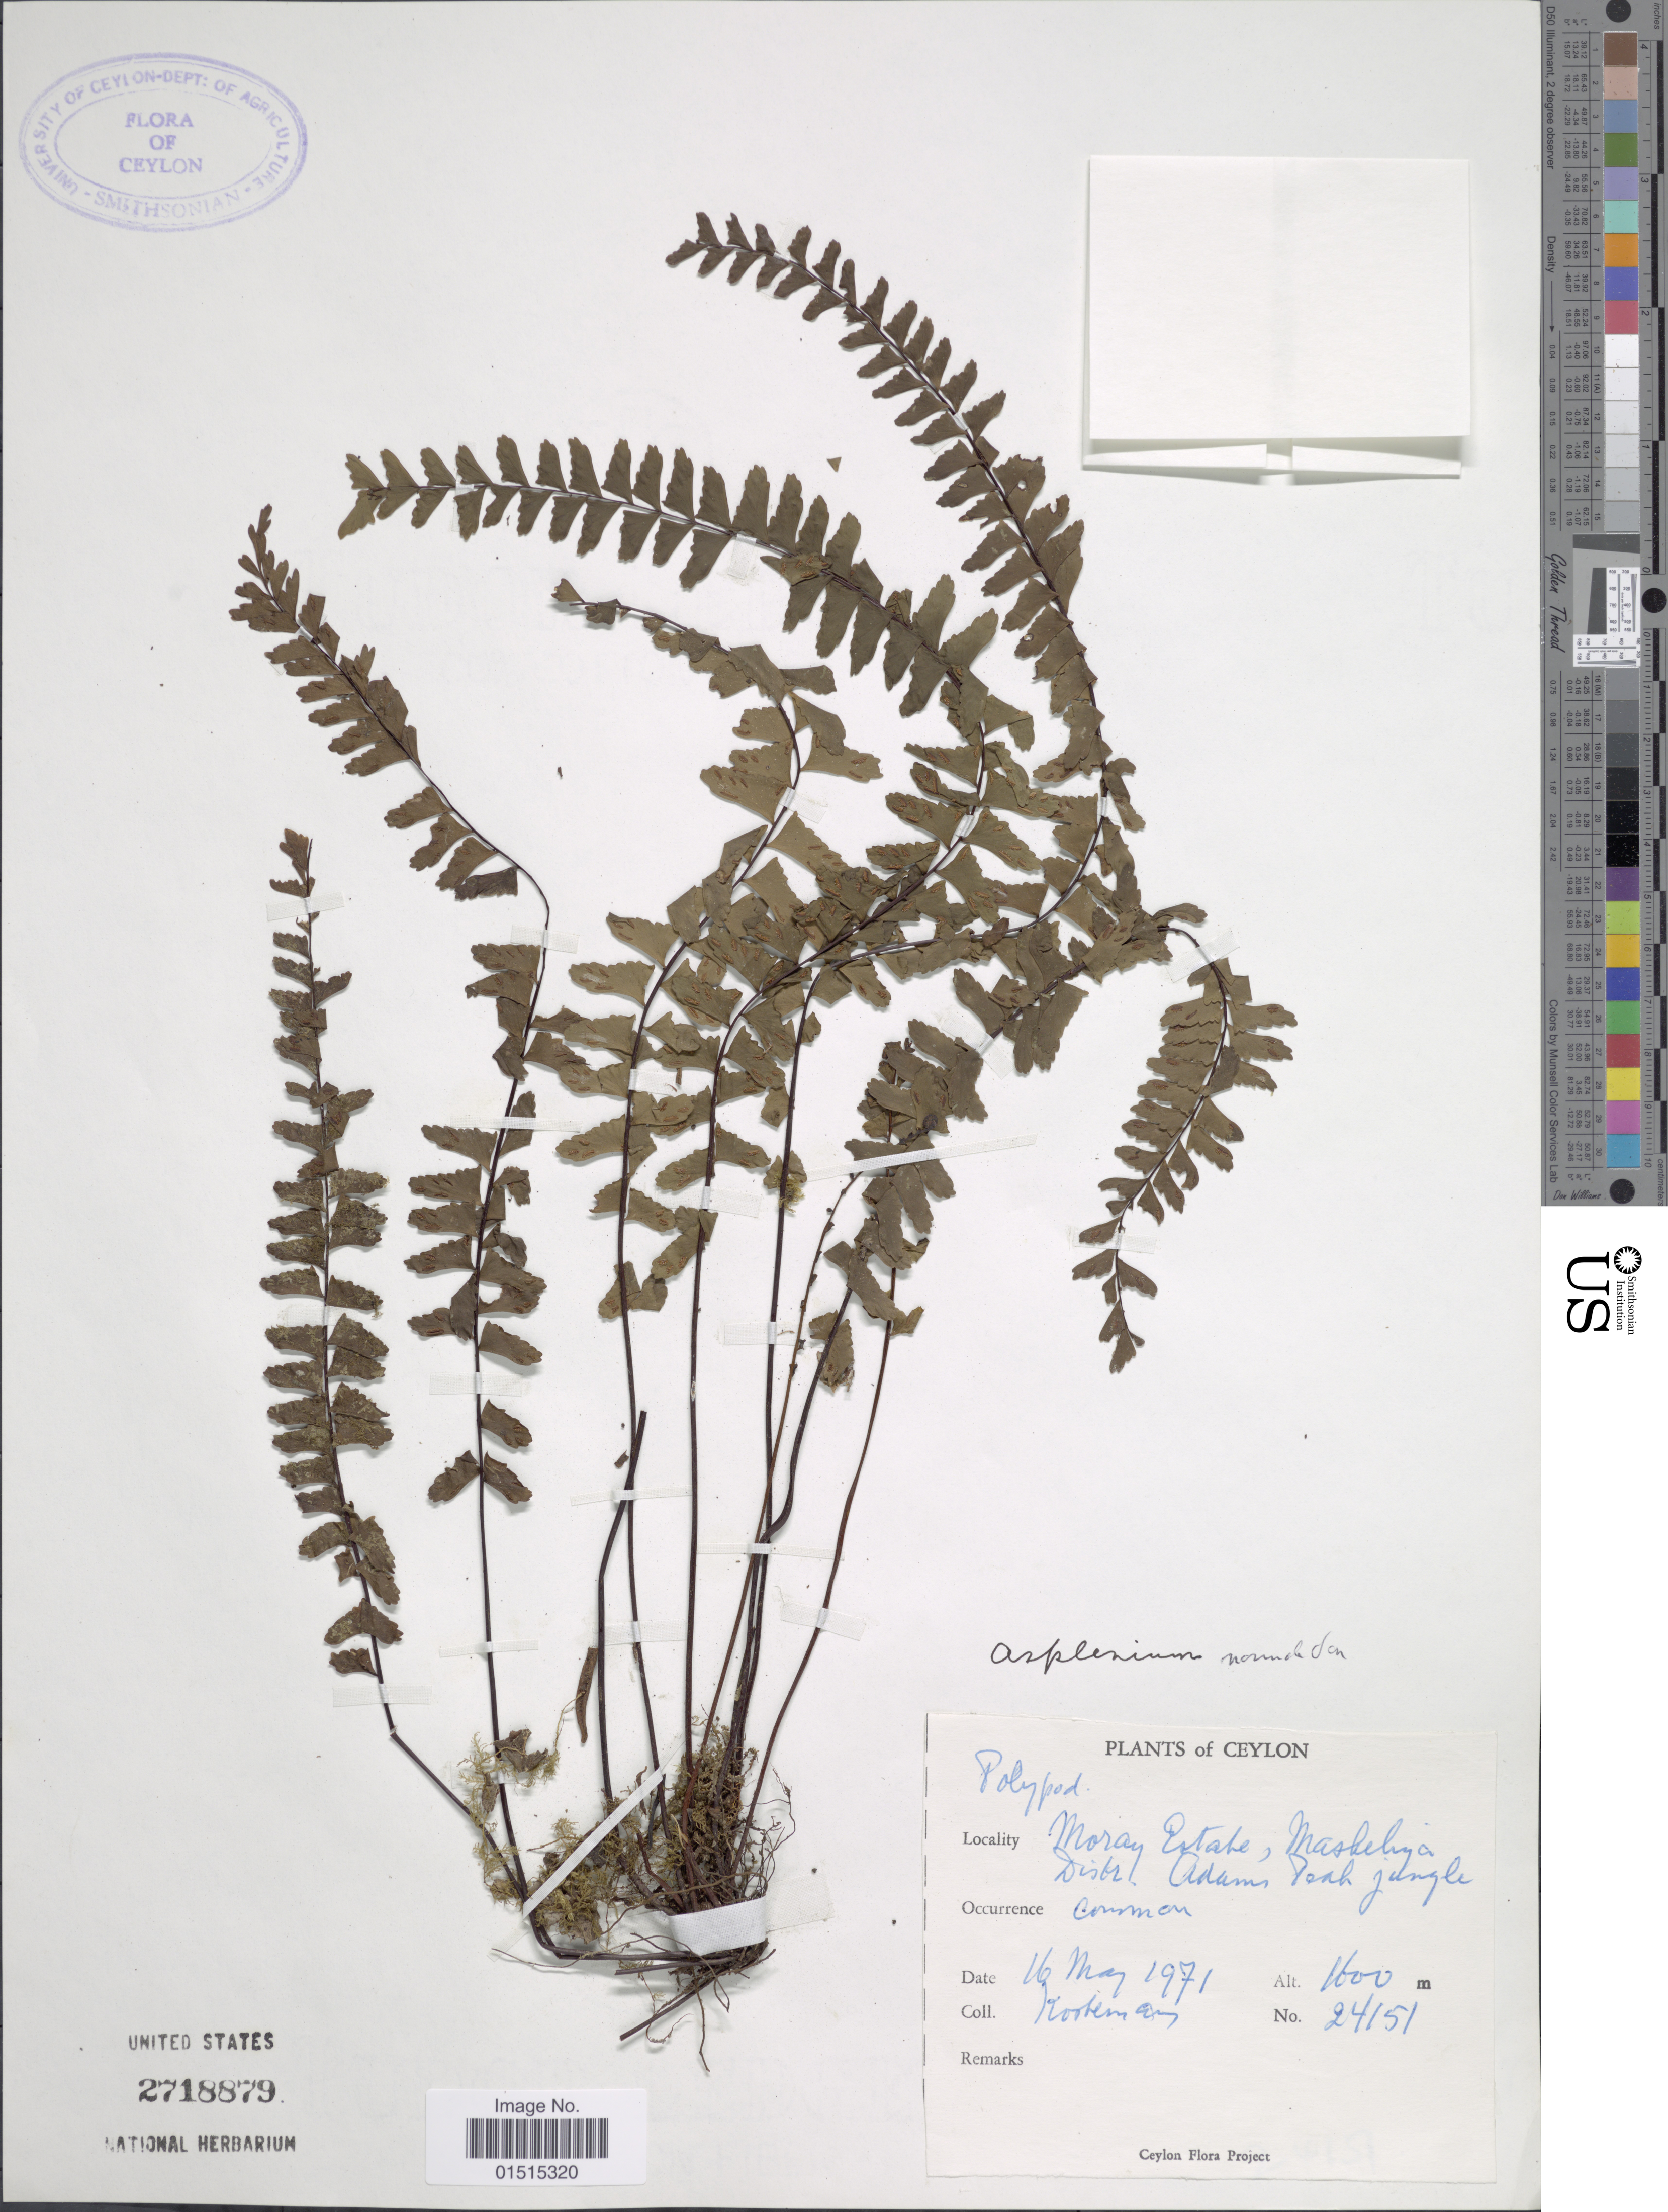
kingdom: Plantae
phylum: Tracheophyta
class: Polypodiopsida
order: Polypodiales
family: Aspleniaceae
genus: Asplenium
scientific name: Asplenium normale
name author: D. Don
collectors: Kostermans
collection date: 1971-05-16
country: Sri Lanka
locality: Moray Estate, Maskeliya Distr. Adams fenh jungle [interpreted]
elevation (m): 1600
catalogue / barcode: US 2718879